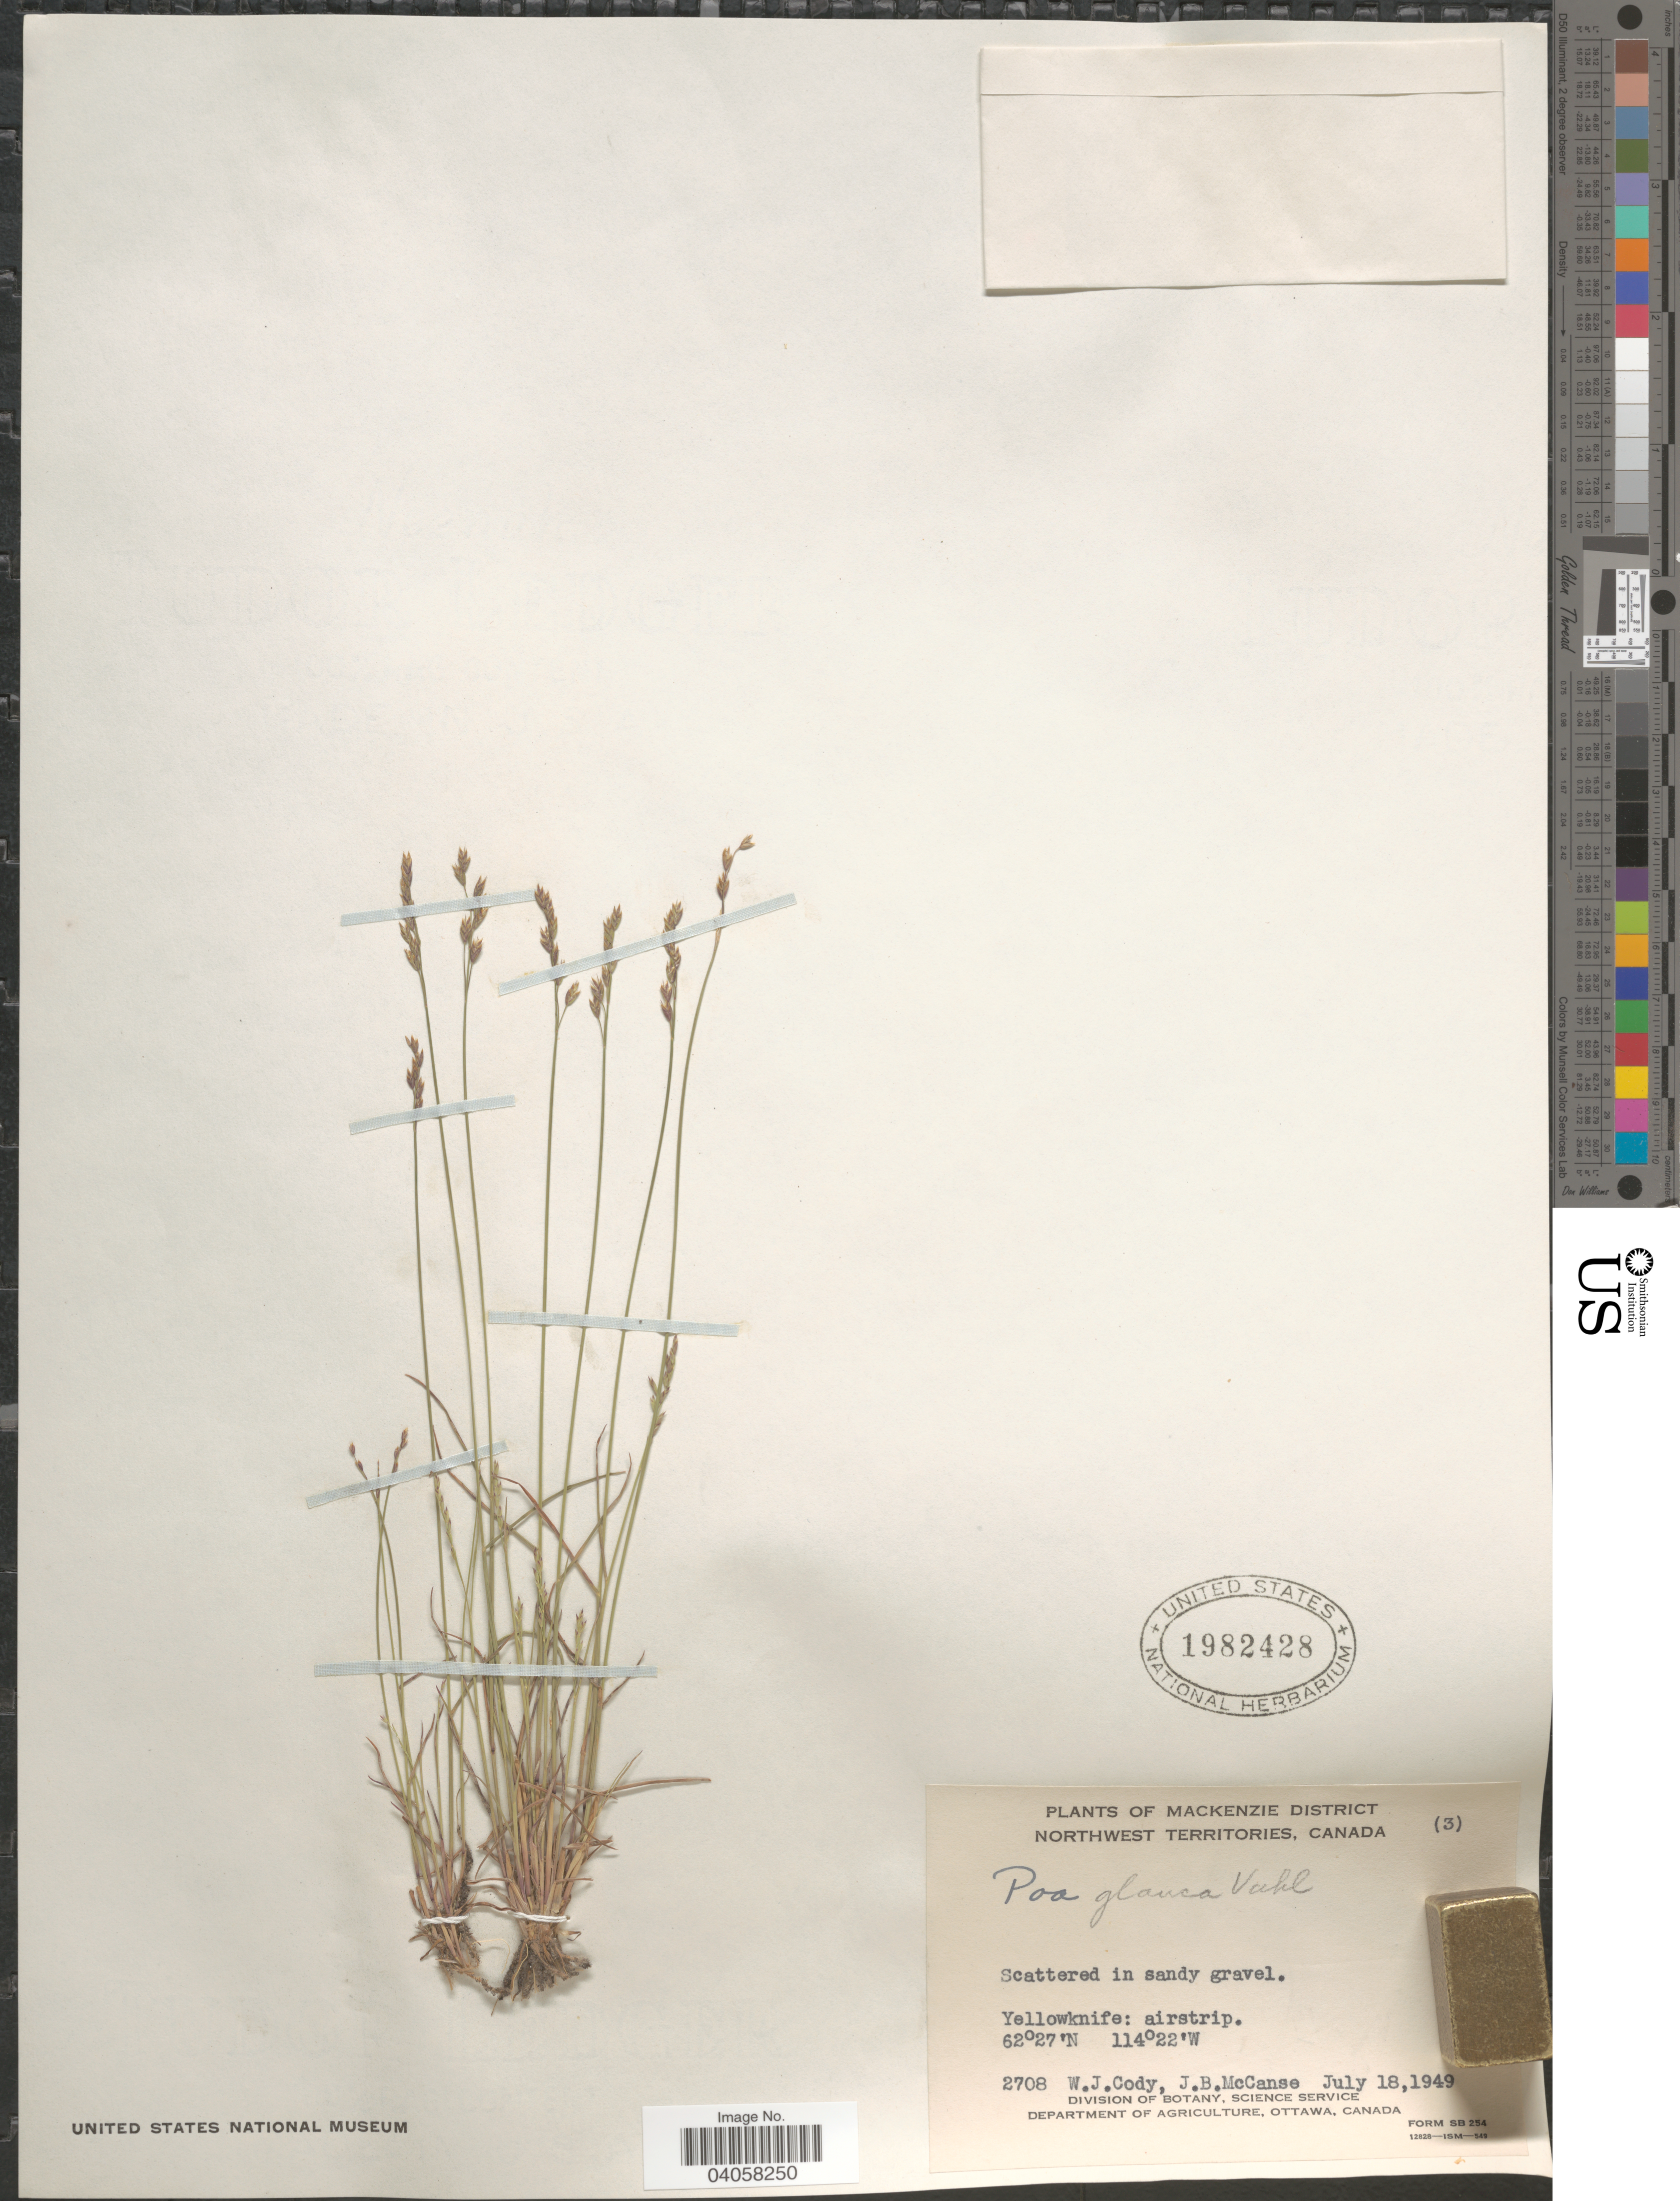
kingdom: Plantae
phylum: Tracheophyta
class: Liliopsida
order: Poales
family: Poaceae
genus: Poa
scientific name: Poa glauca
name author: Vahl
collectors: W. Cody & J. McCanse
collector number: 2708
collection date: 1949-07-18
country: Canada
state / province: Northwest Territories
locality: Mackenzie District. Yellowknife: airstrip.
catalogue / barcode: US 1982428